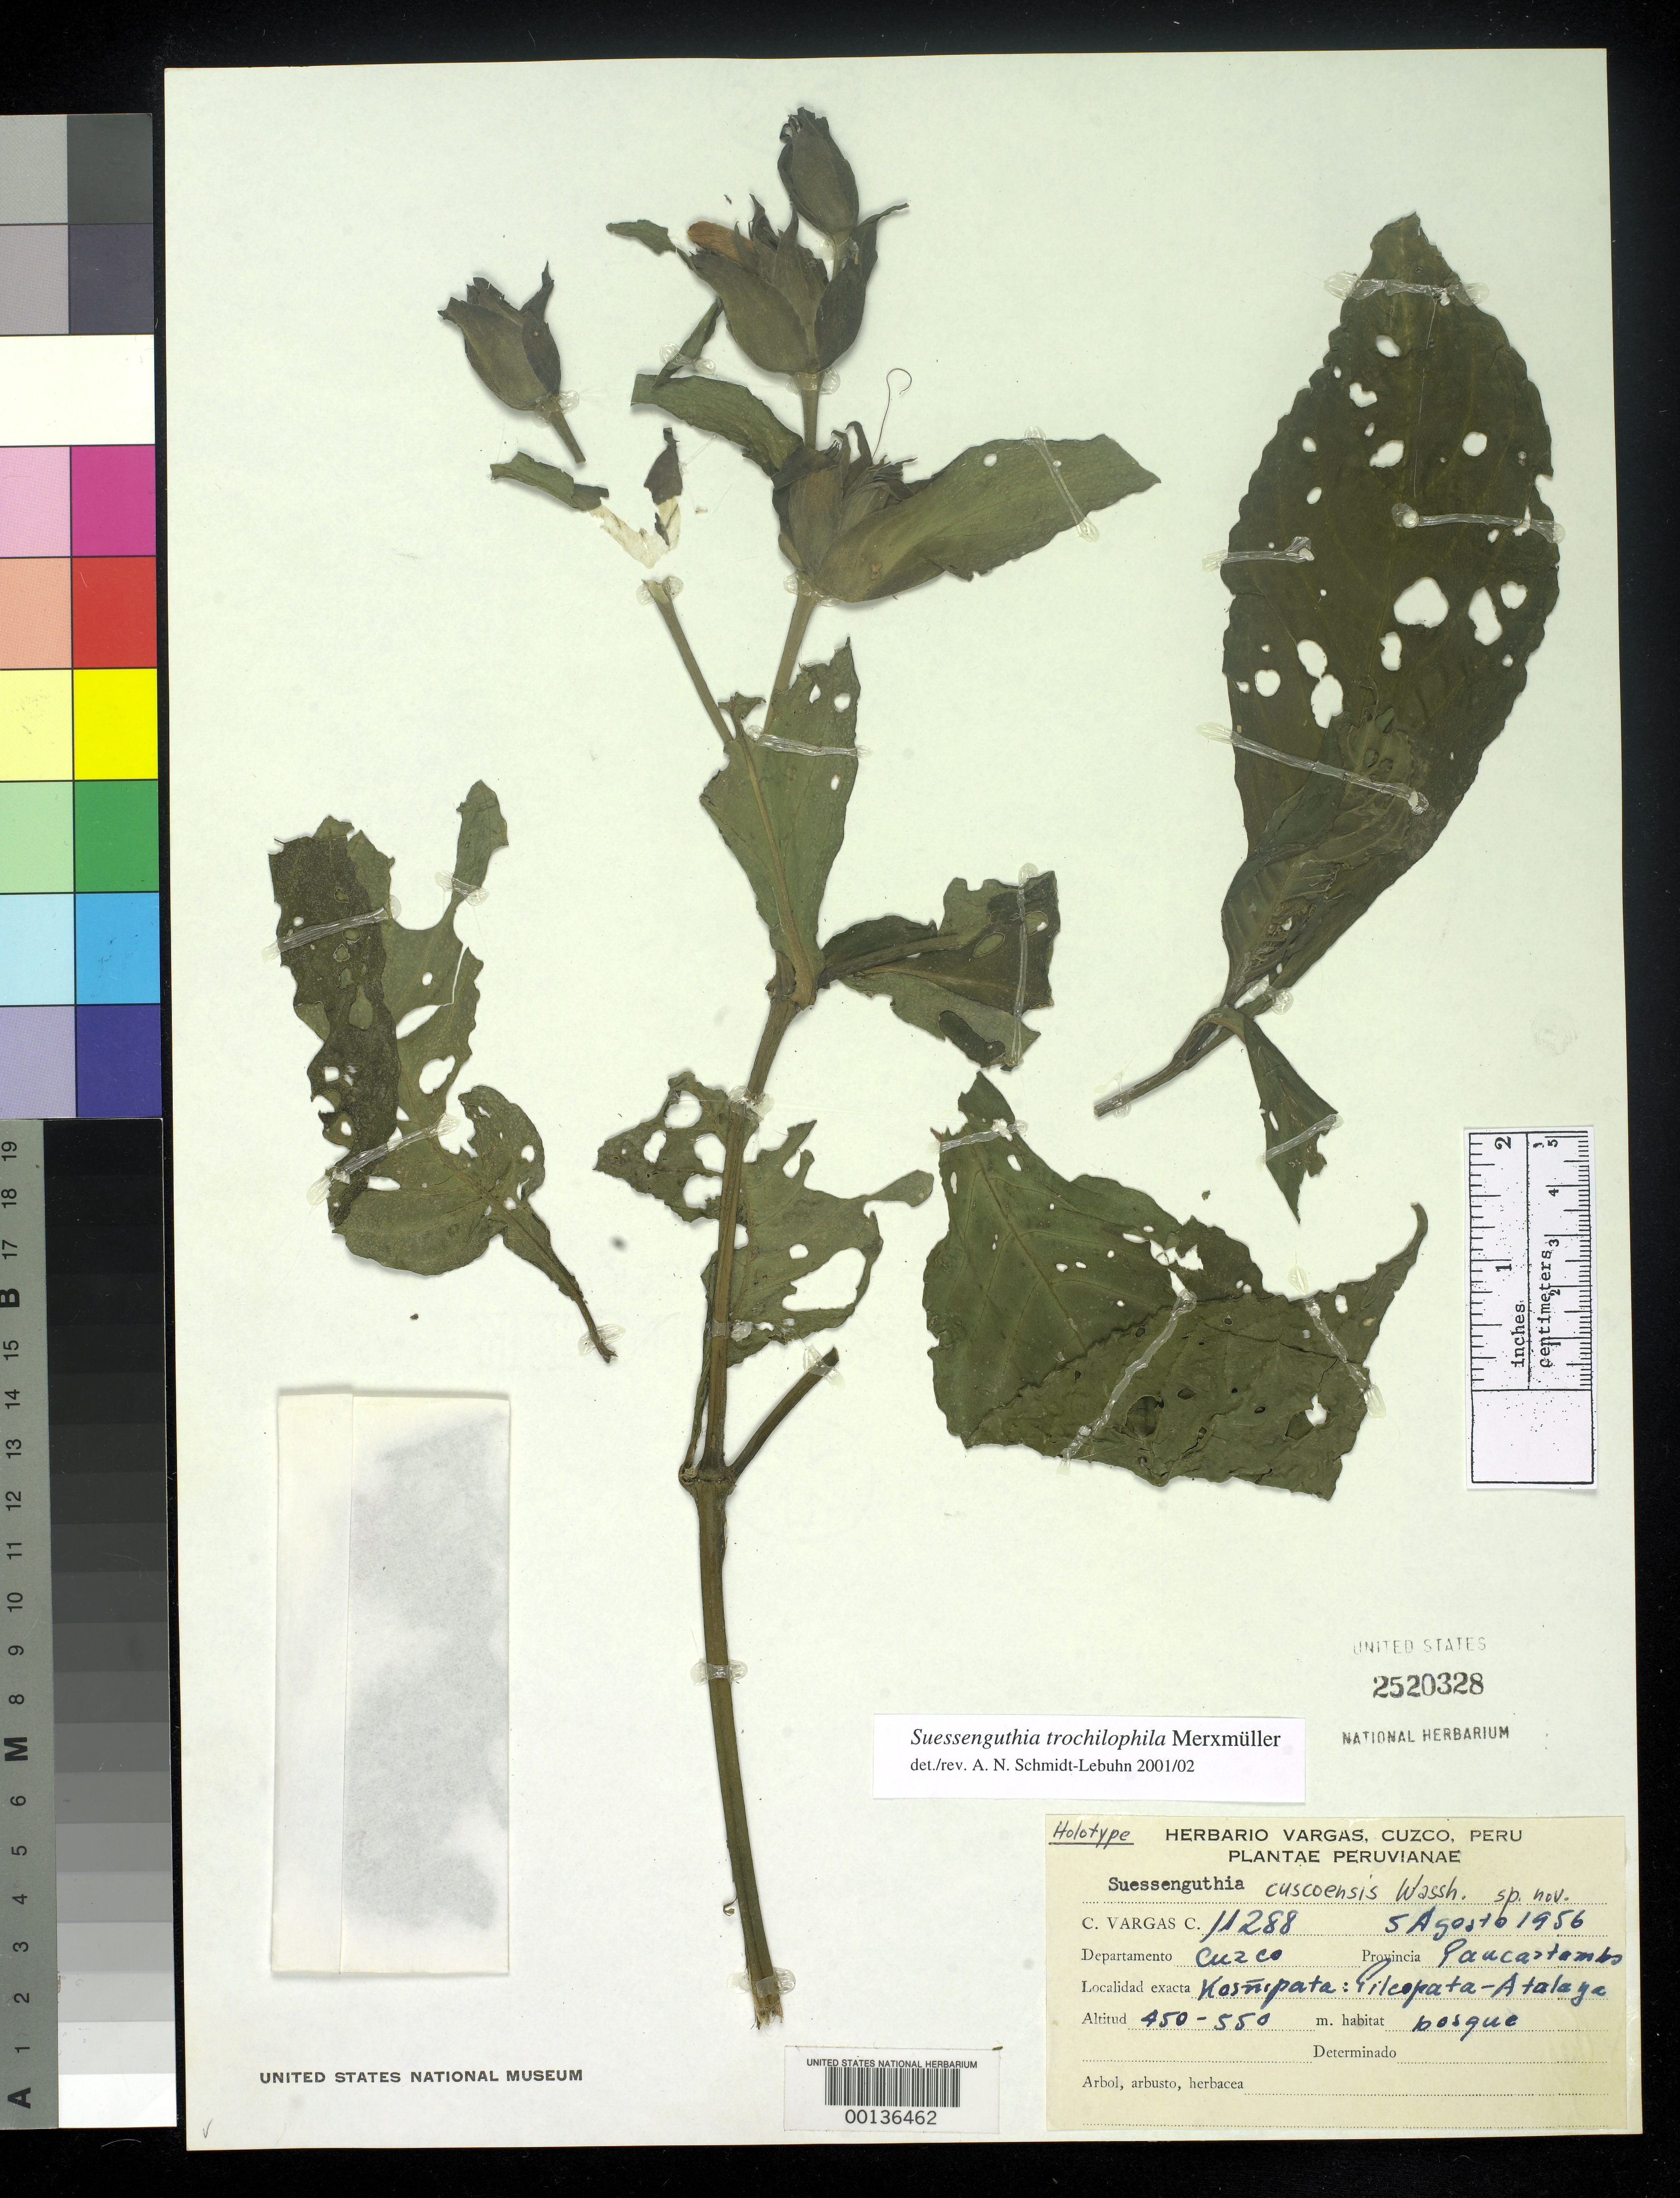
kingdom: Plantae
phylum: Tracheophyta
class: Magnoliopsida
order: Lamiales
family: Acanthaceae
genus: Suessenguthia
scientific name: Suessenguthia cuscoensis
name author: Wassh.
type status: Holotype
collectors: C. Vargas Calderón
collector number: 11288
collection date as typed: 05 Aug 1956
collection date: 1956-08-05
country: Peru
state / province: Cusco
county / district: Paucartambo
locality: Kosnipatu, between Pilcapata and Alalaya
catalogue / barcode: US 2520328